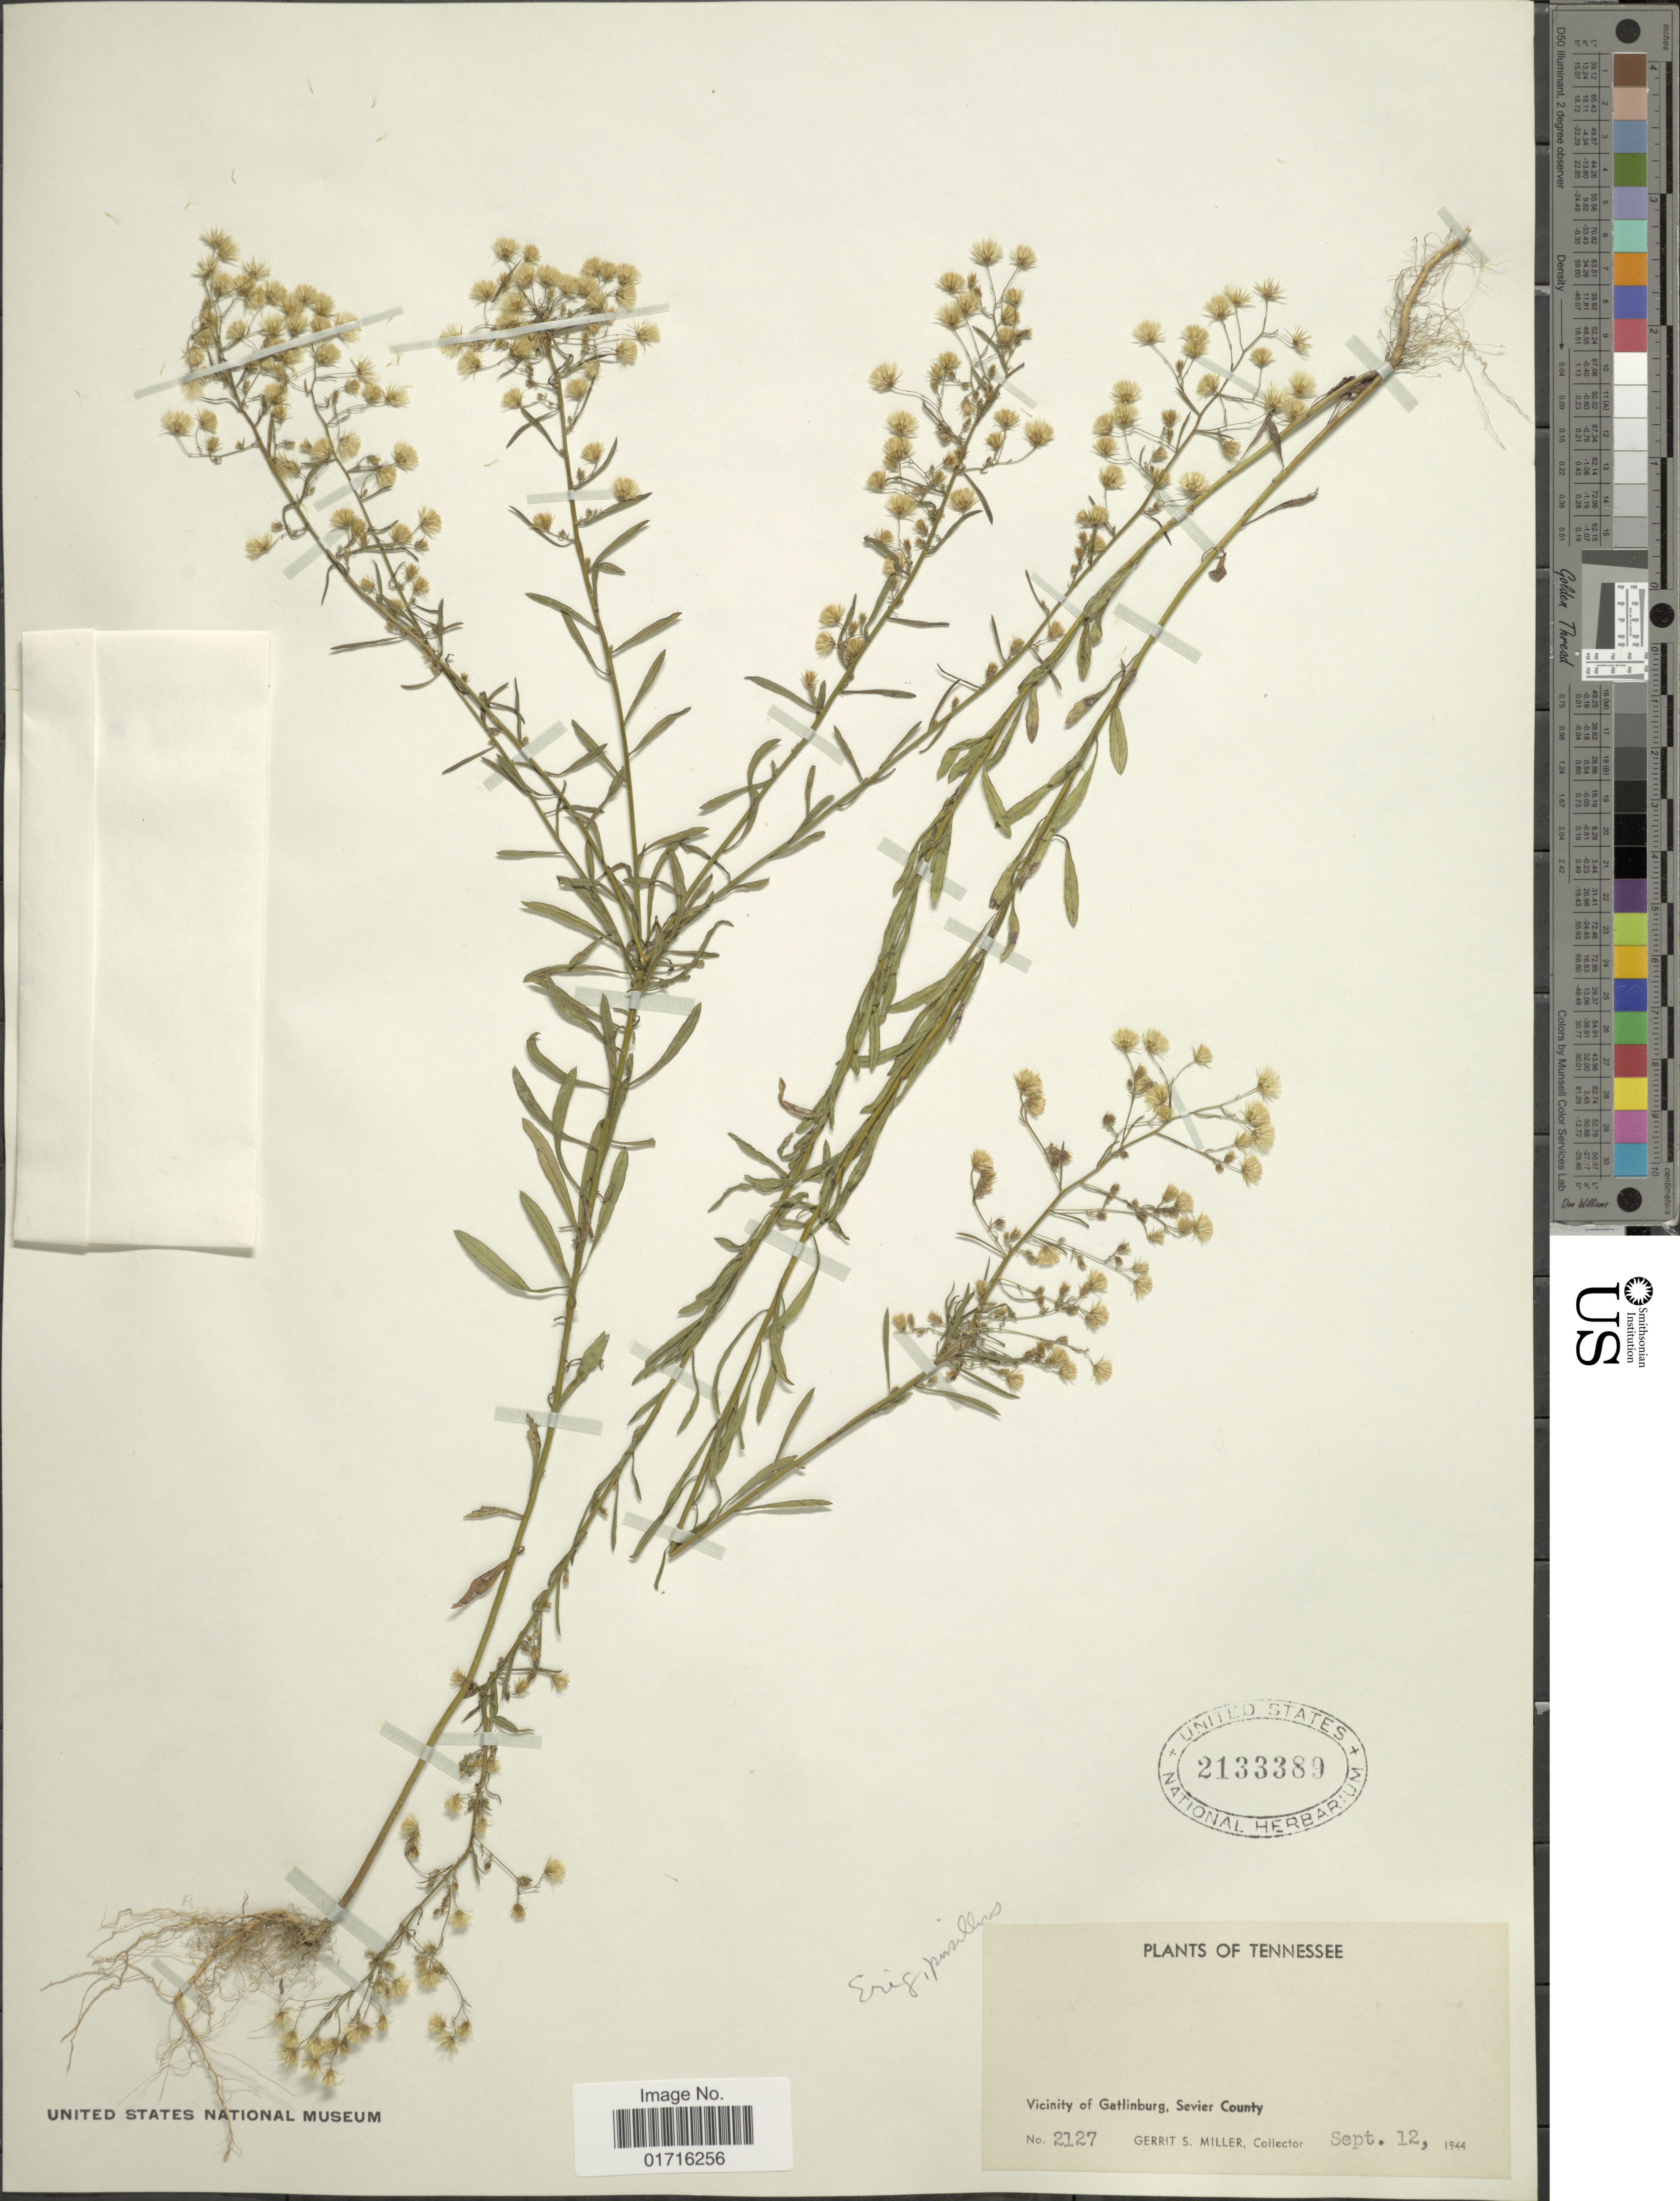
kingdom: Plantae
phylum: Tracheophyta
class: Magnoliopsida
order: Asterales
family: Asteraceae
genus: Conyza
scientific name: Conyza pusilla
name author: Houtt.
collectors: G. S. Miller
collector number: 2127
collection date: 1944-09-12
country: United States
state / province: Tennessee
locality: Vicinity of Gatlinburg, Sevier County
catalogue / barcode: US 2133389